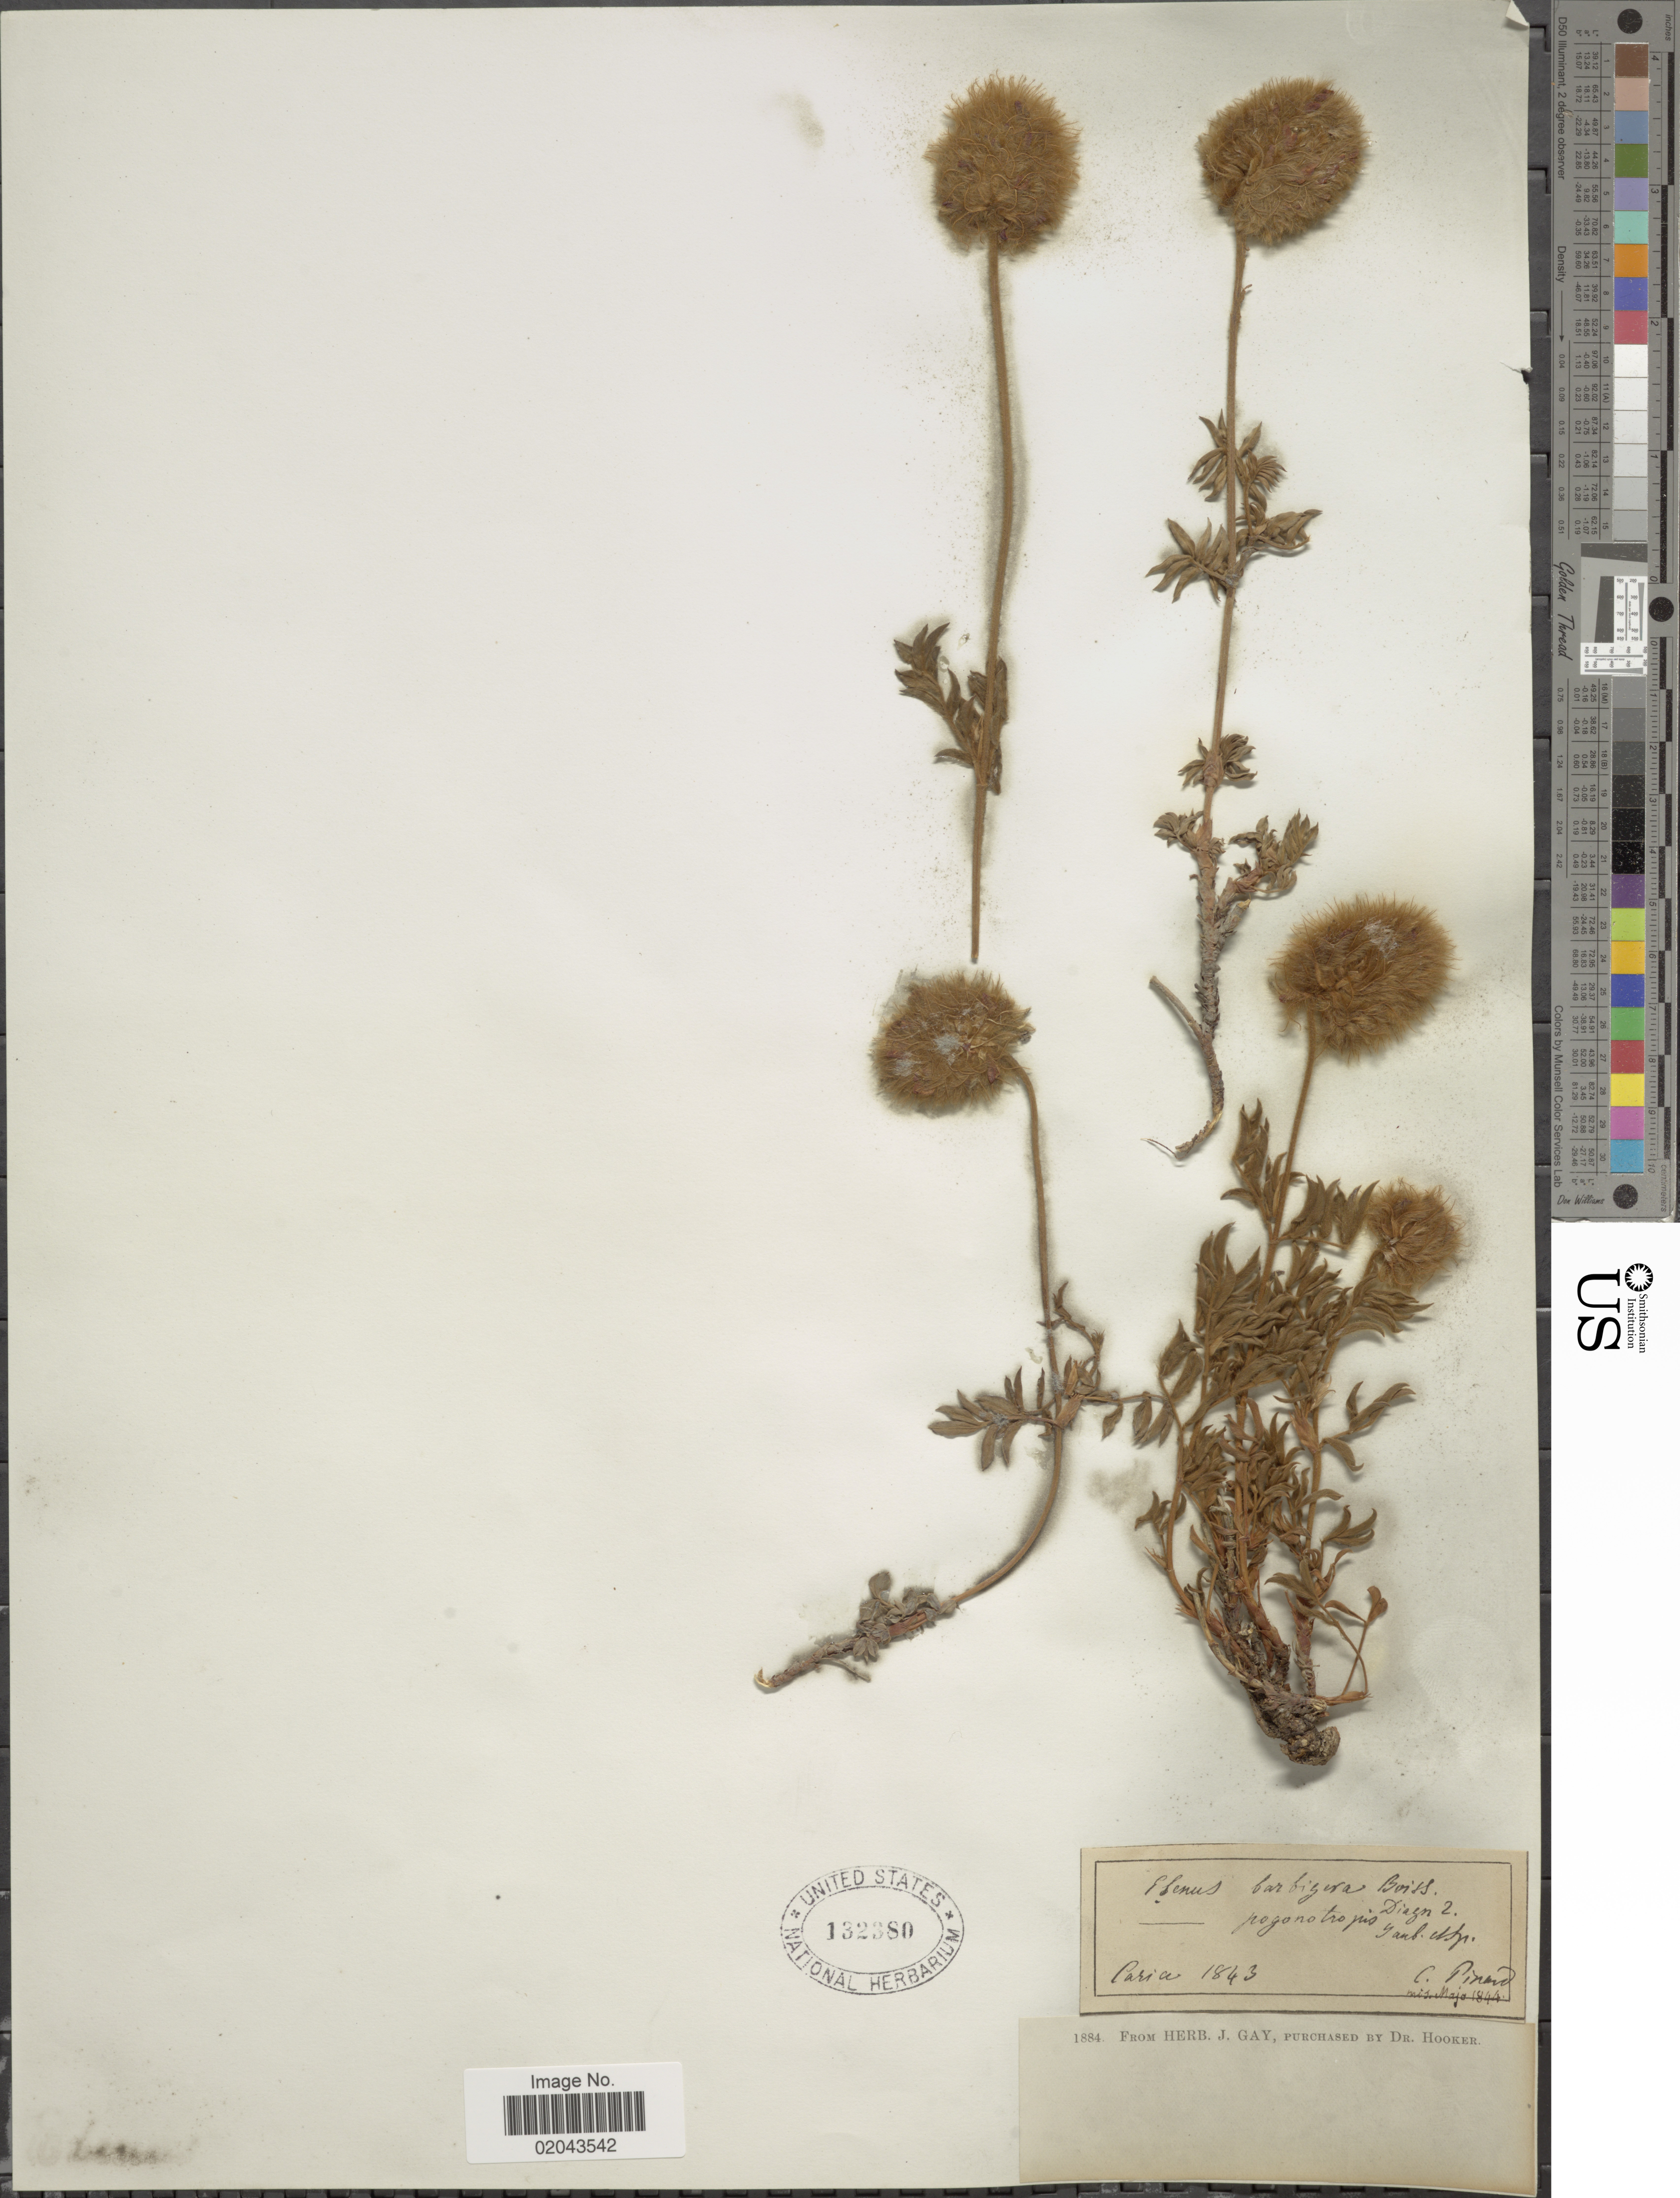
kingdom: Plantae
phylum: Tracheophyta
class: Magnoliopsida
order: Fabales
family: Fabaceae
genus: Ebenus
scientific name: Ebenus barbigera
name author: Boiss.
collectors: C. Pinard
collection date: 1843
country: Turkey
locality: Caria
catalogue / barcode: US 132380